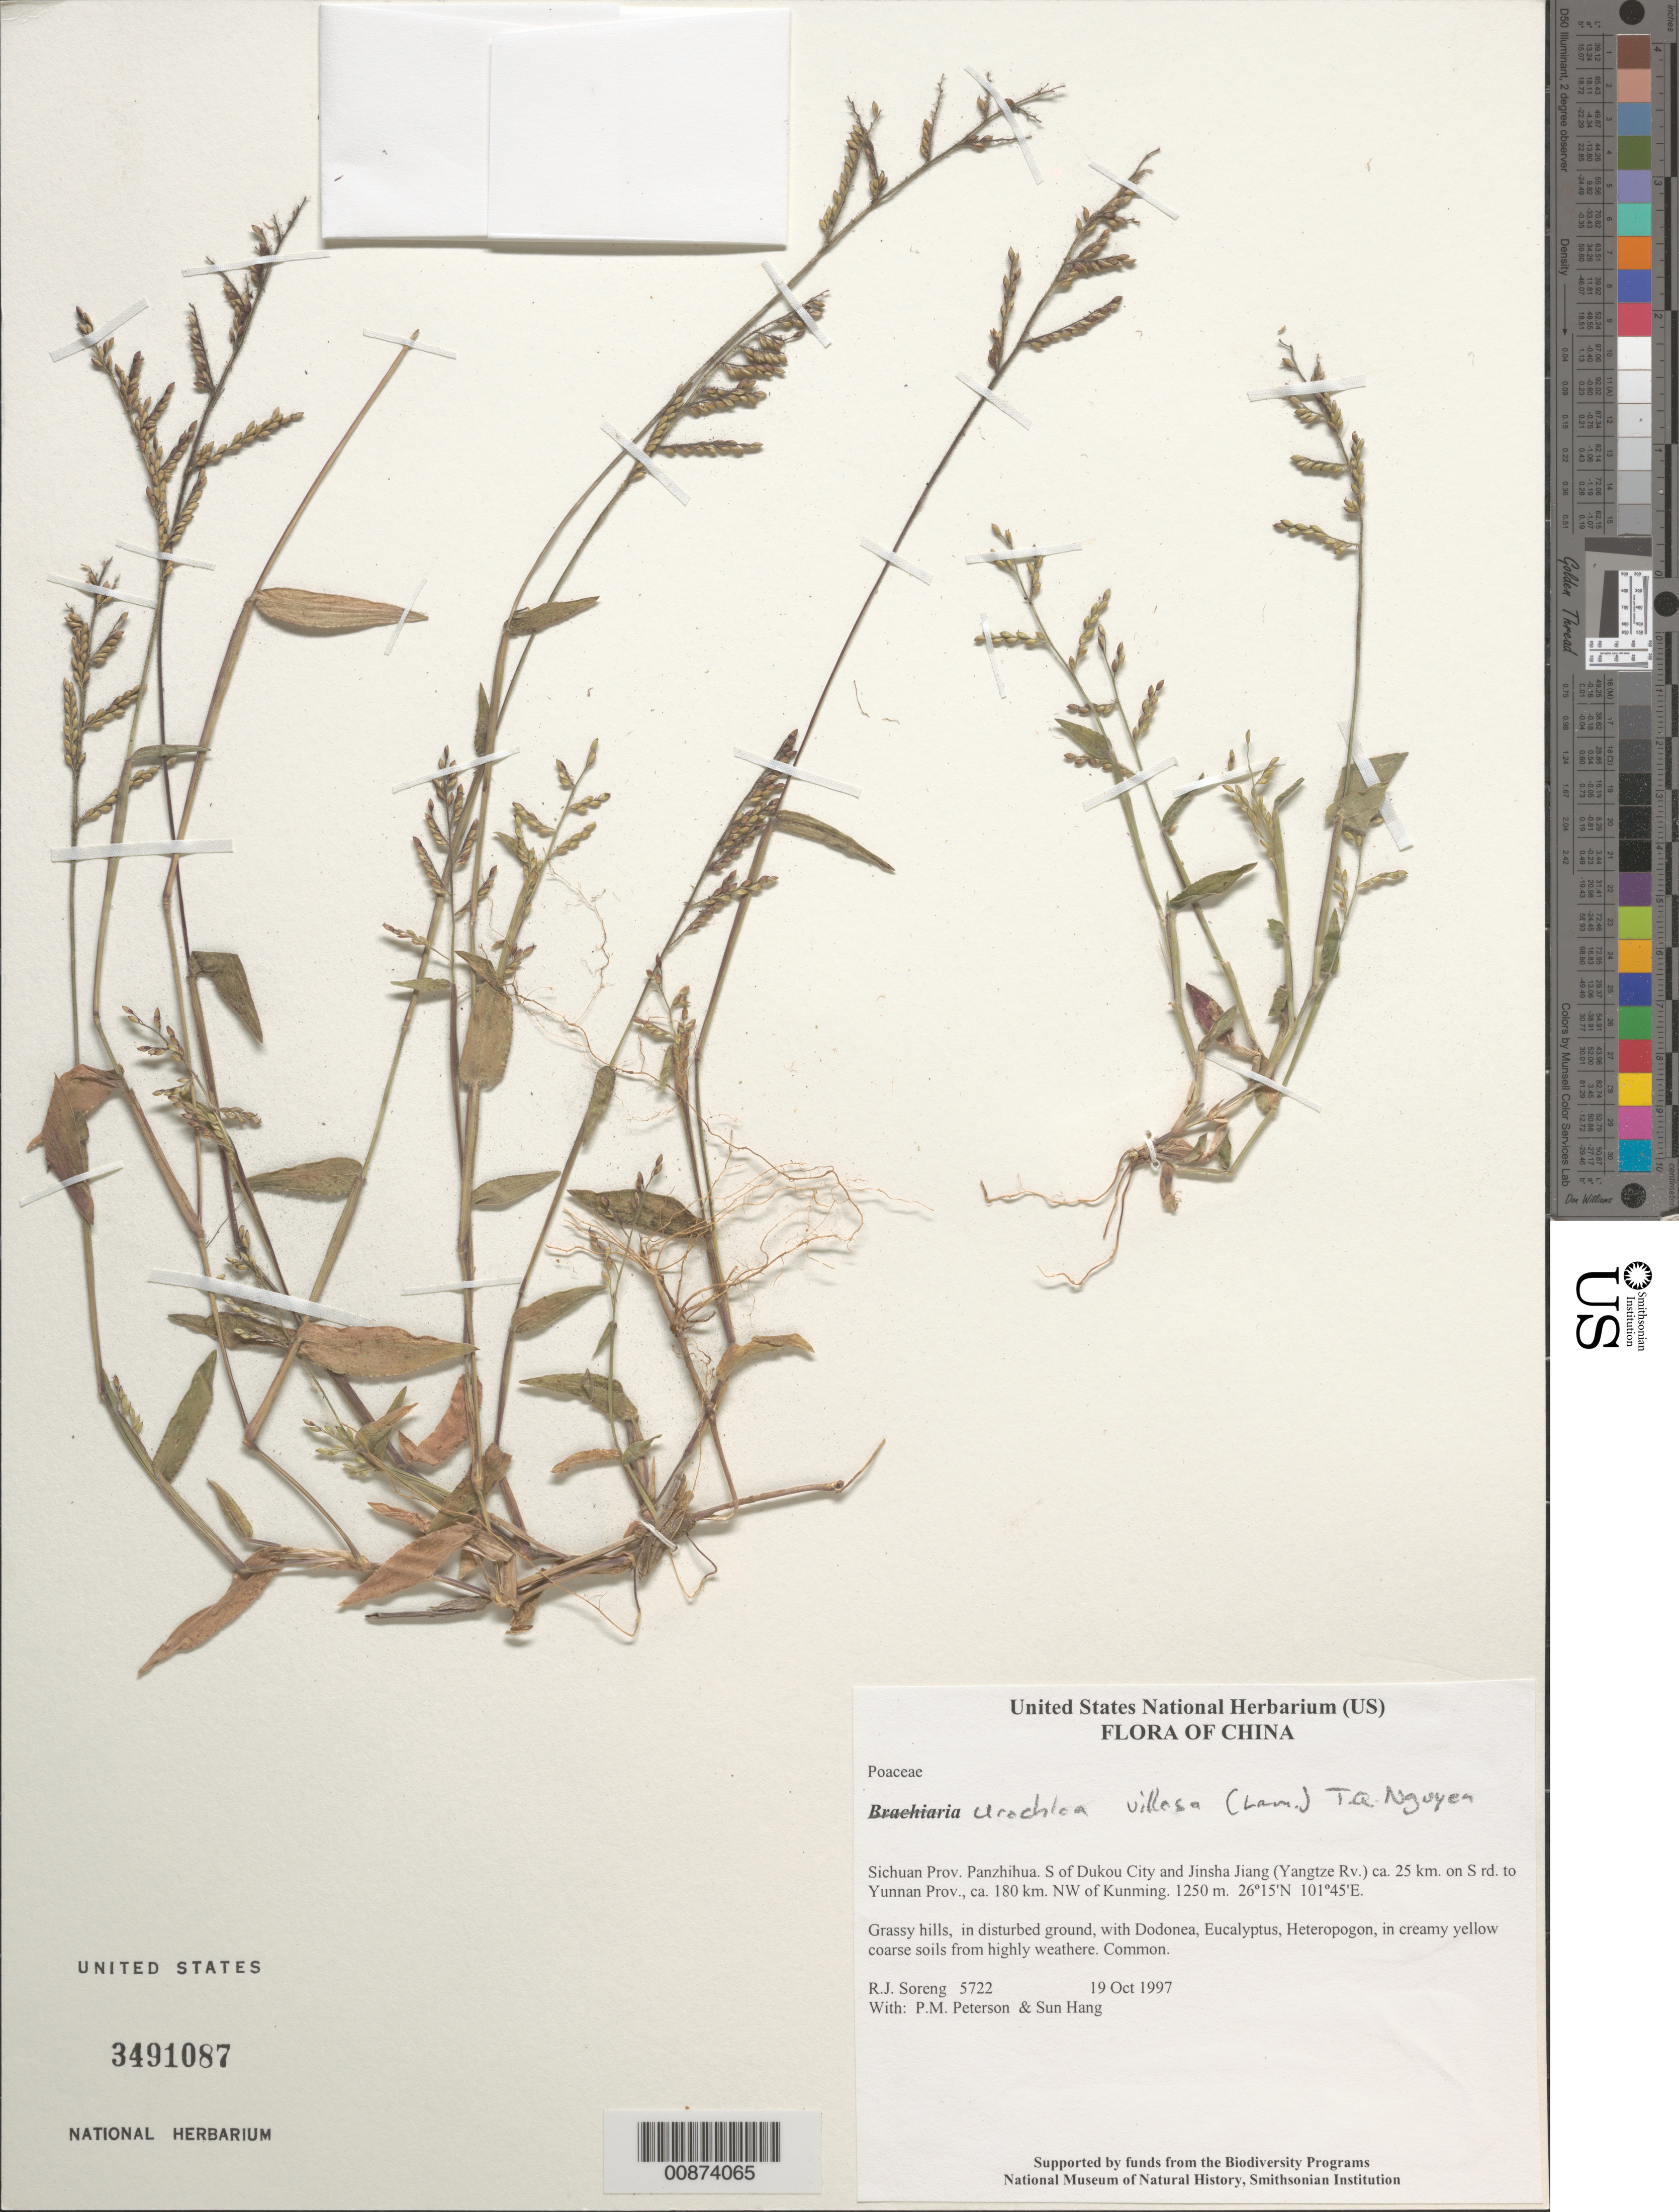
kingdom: Plantae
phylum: Tracheophyta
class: Liliopsida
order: Poales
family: Poaceae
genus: Urochloa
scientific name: Urochloa villosa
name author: (Lam.) T.Q. Nguyen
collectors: R. J. Soreng, P. M. Peterson & Sun Hang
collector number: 5722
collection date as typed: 19 Oct 1997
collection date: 1997-10-19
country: China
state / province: Sichuan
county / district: Panzhihua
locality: S of Dukou City and Jinsha Jiang (Yangtze Rv.) ca. 25 km on S rd. to Yunnan Prov., ca. 180 km NW of Kunming.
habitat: Grassy hills, in disturbed ground, with Dodonea, Eucalyptus, Heteropogon, in creamy yellow coarse soils from highly weathere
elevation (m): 1250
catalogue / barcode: US 3491087